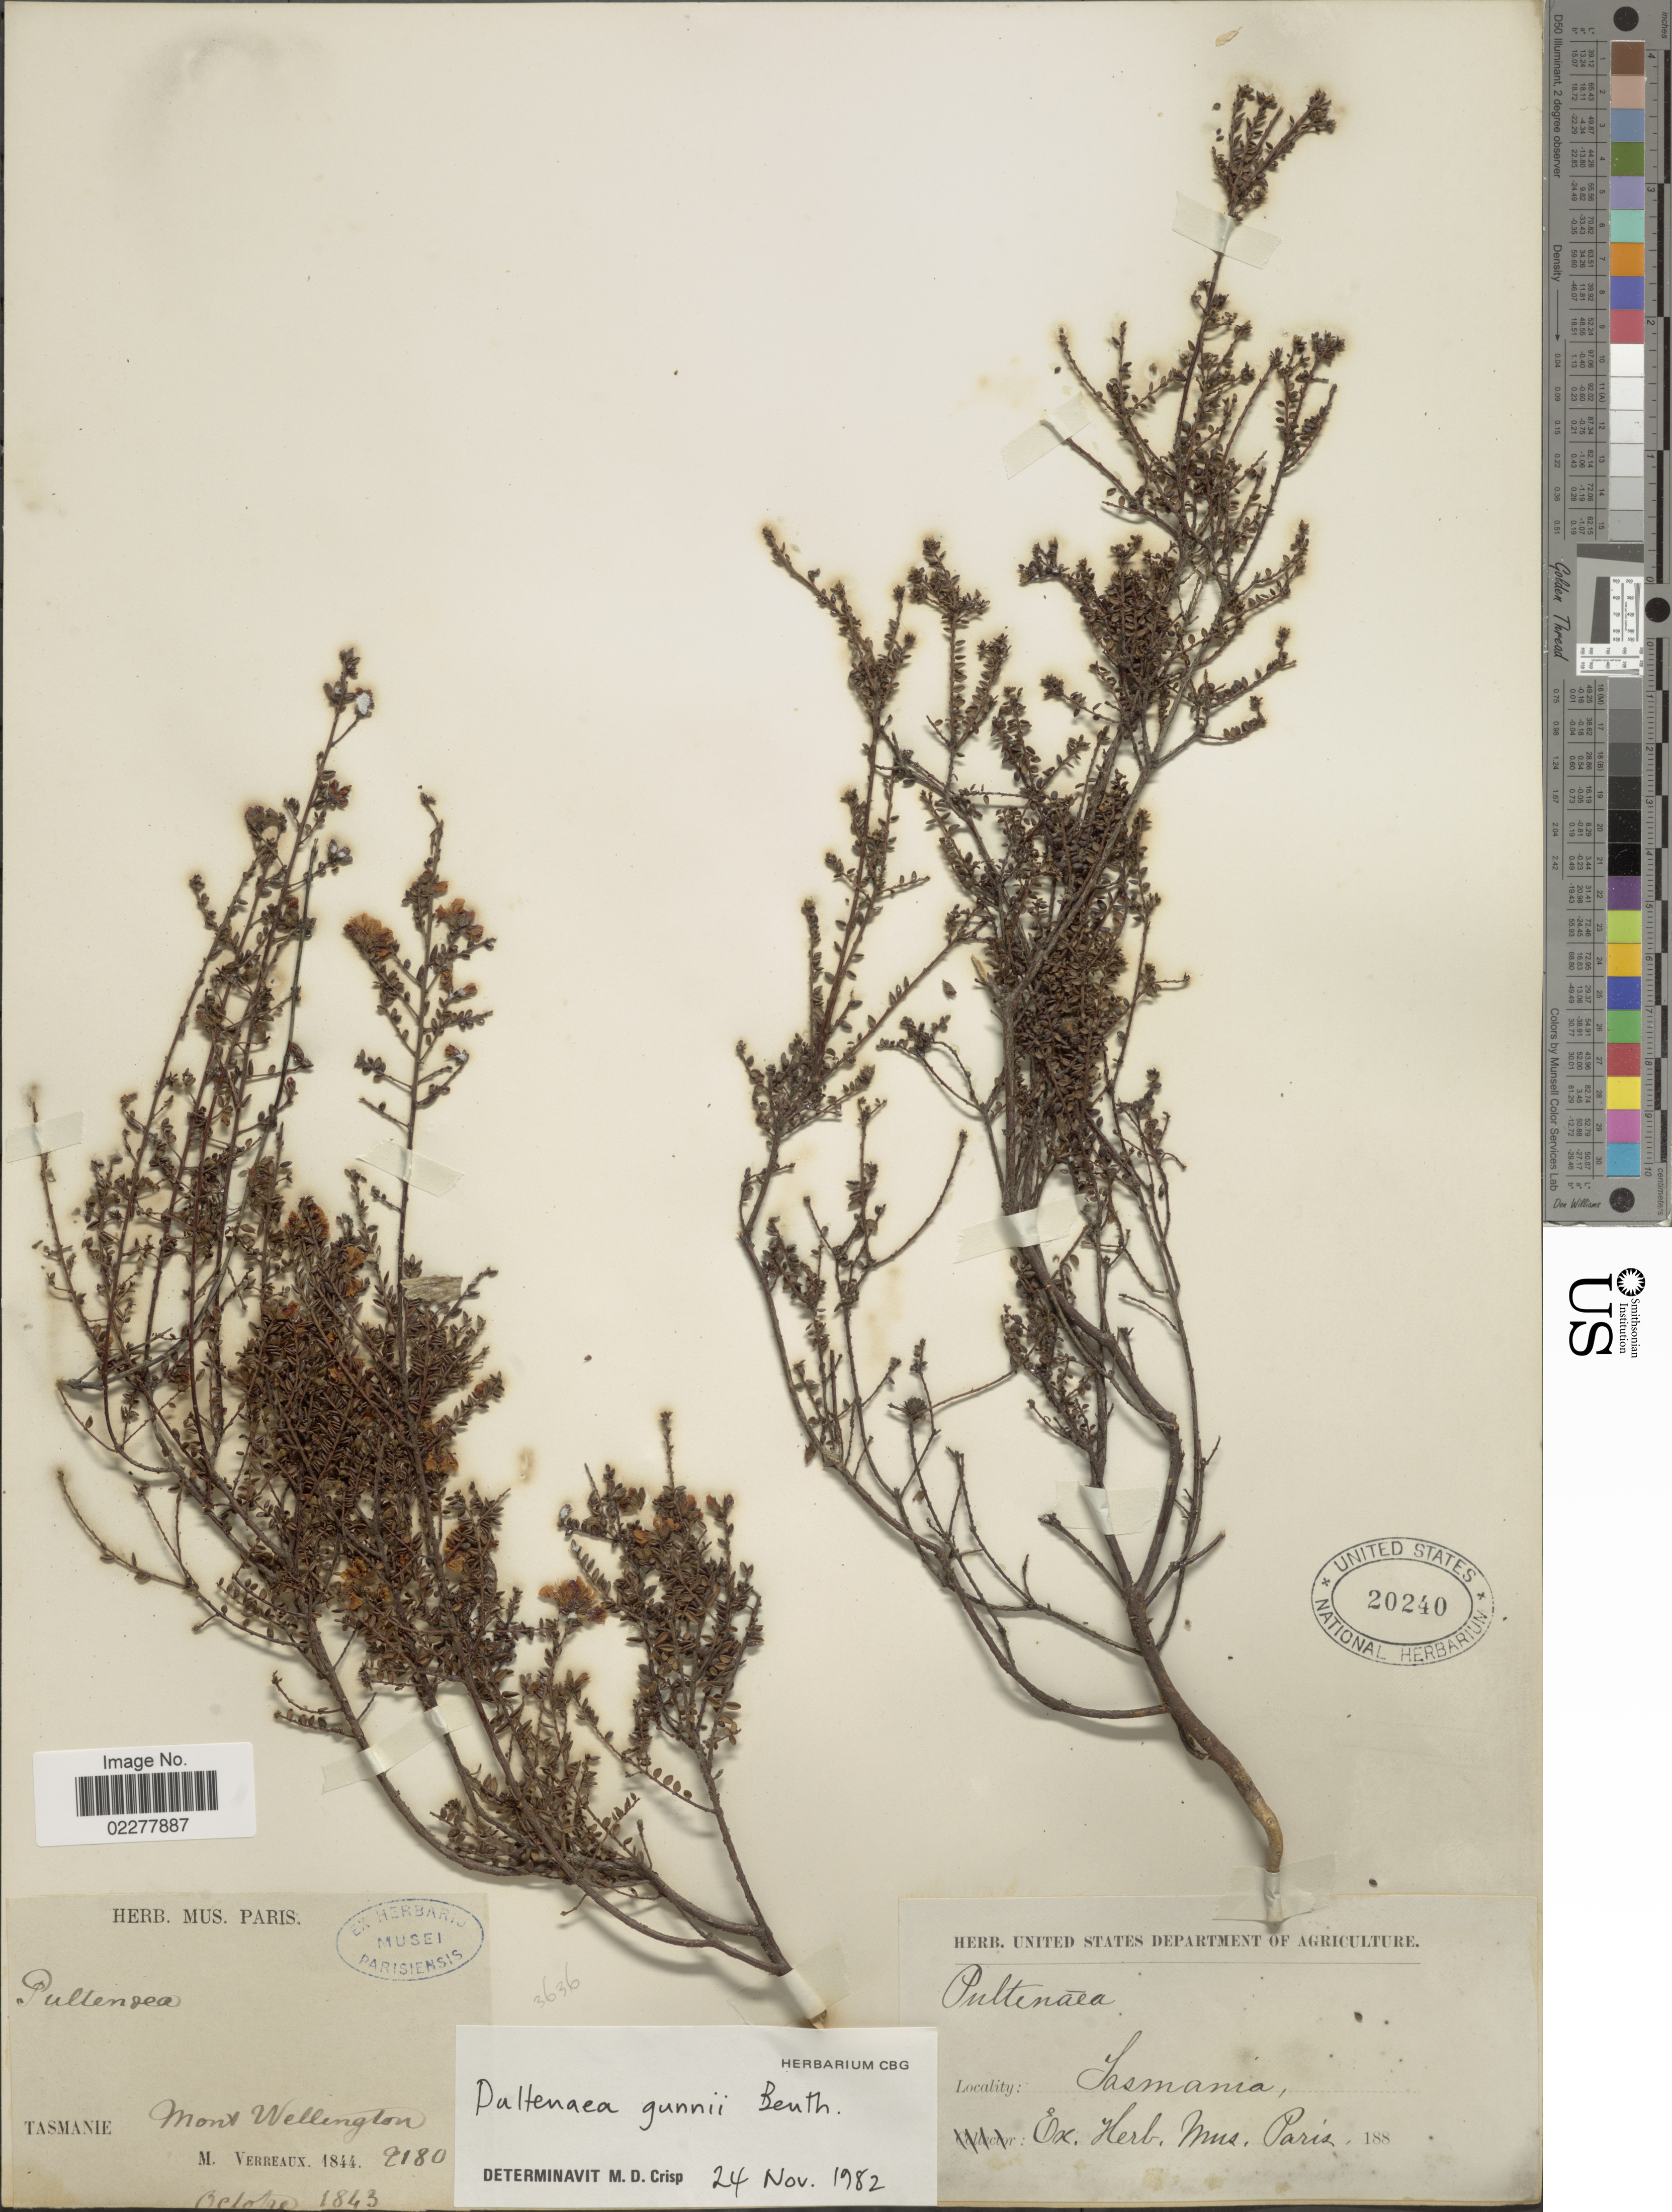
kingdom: Plantae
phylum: Tracheophyta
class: Magnoliopsida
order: Fabales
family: Fabaceae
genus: Pultenaea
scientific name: Pultenaea gunnii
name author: Benth.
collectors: M. Verreaux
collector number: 9180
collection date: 1843-10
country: Australia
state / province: Tasmania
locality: Tasmanie. Mont. Wellington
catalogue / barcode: US 20240